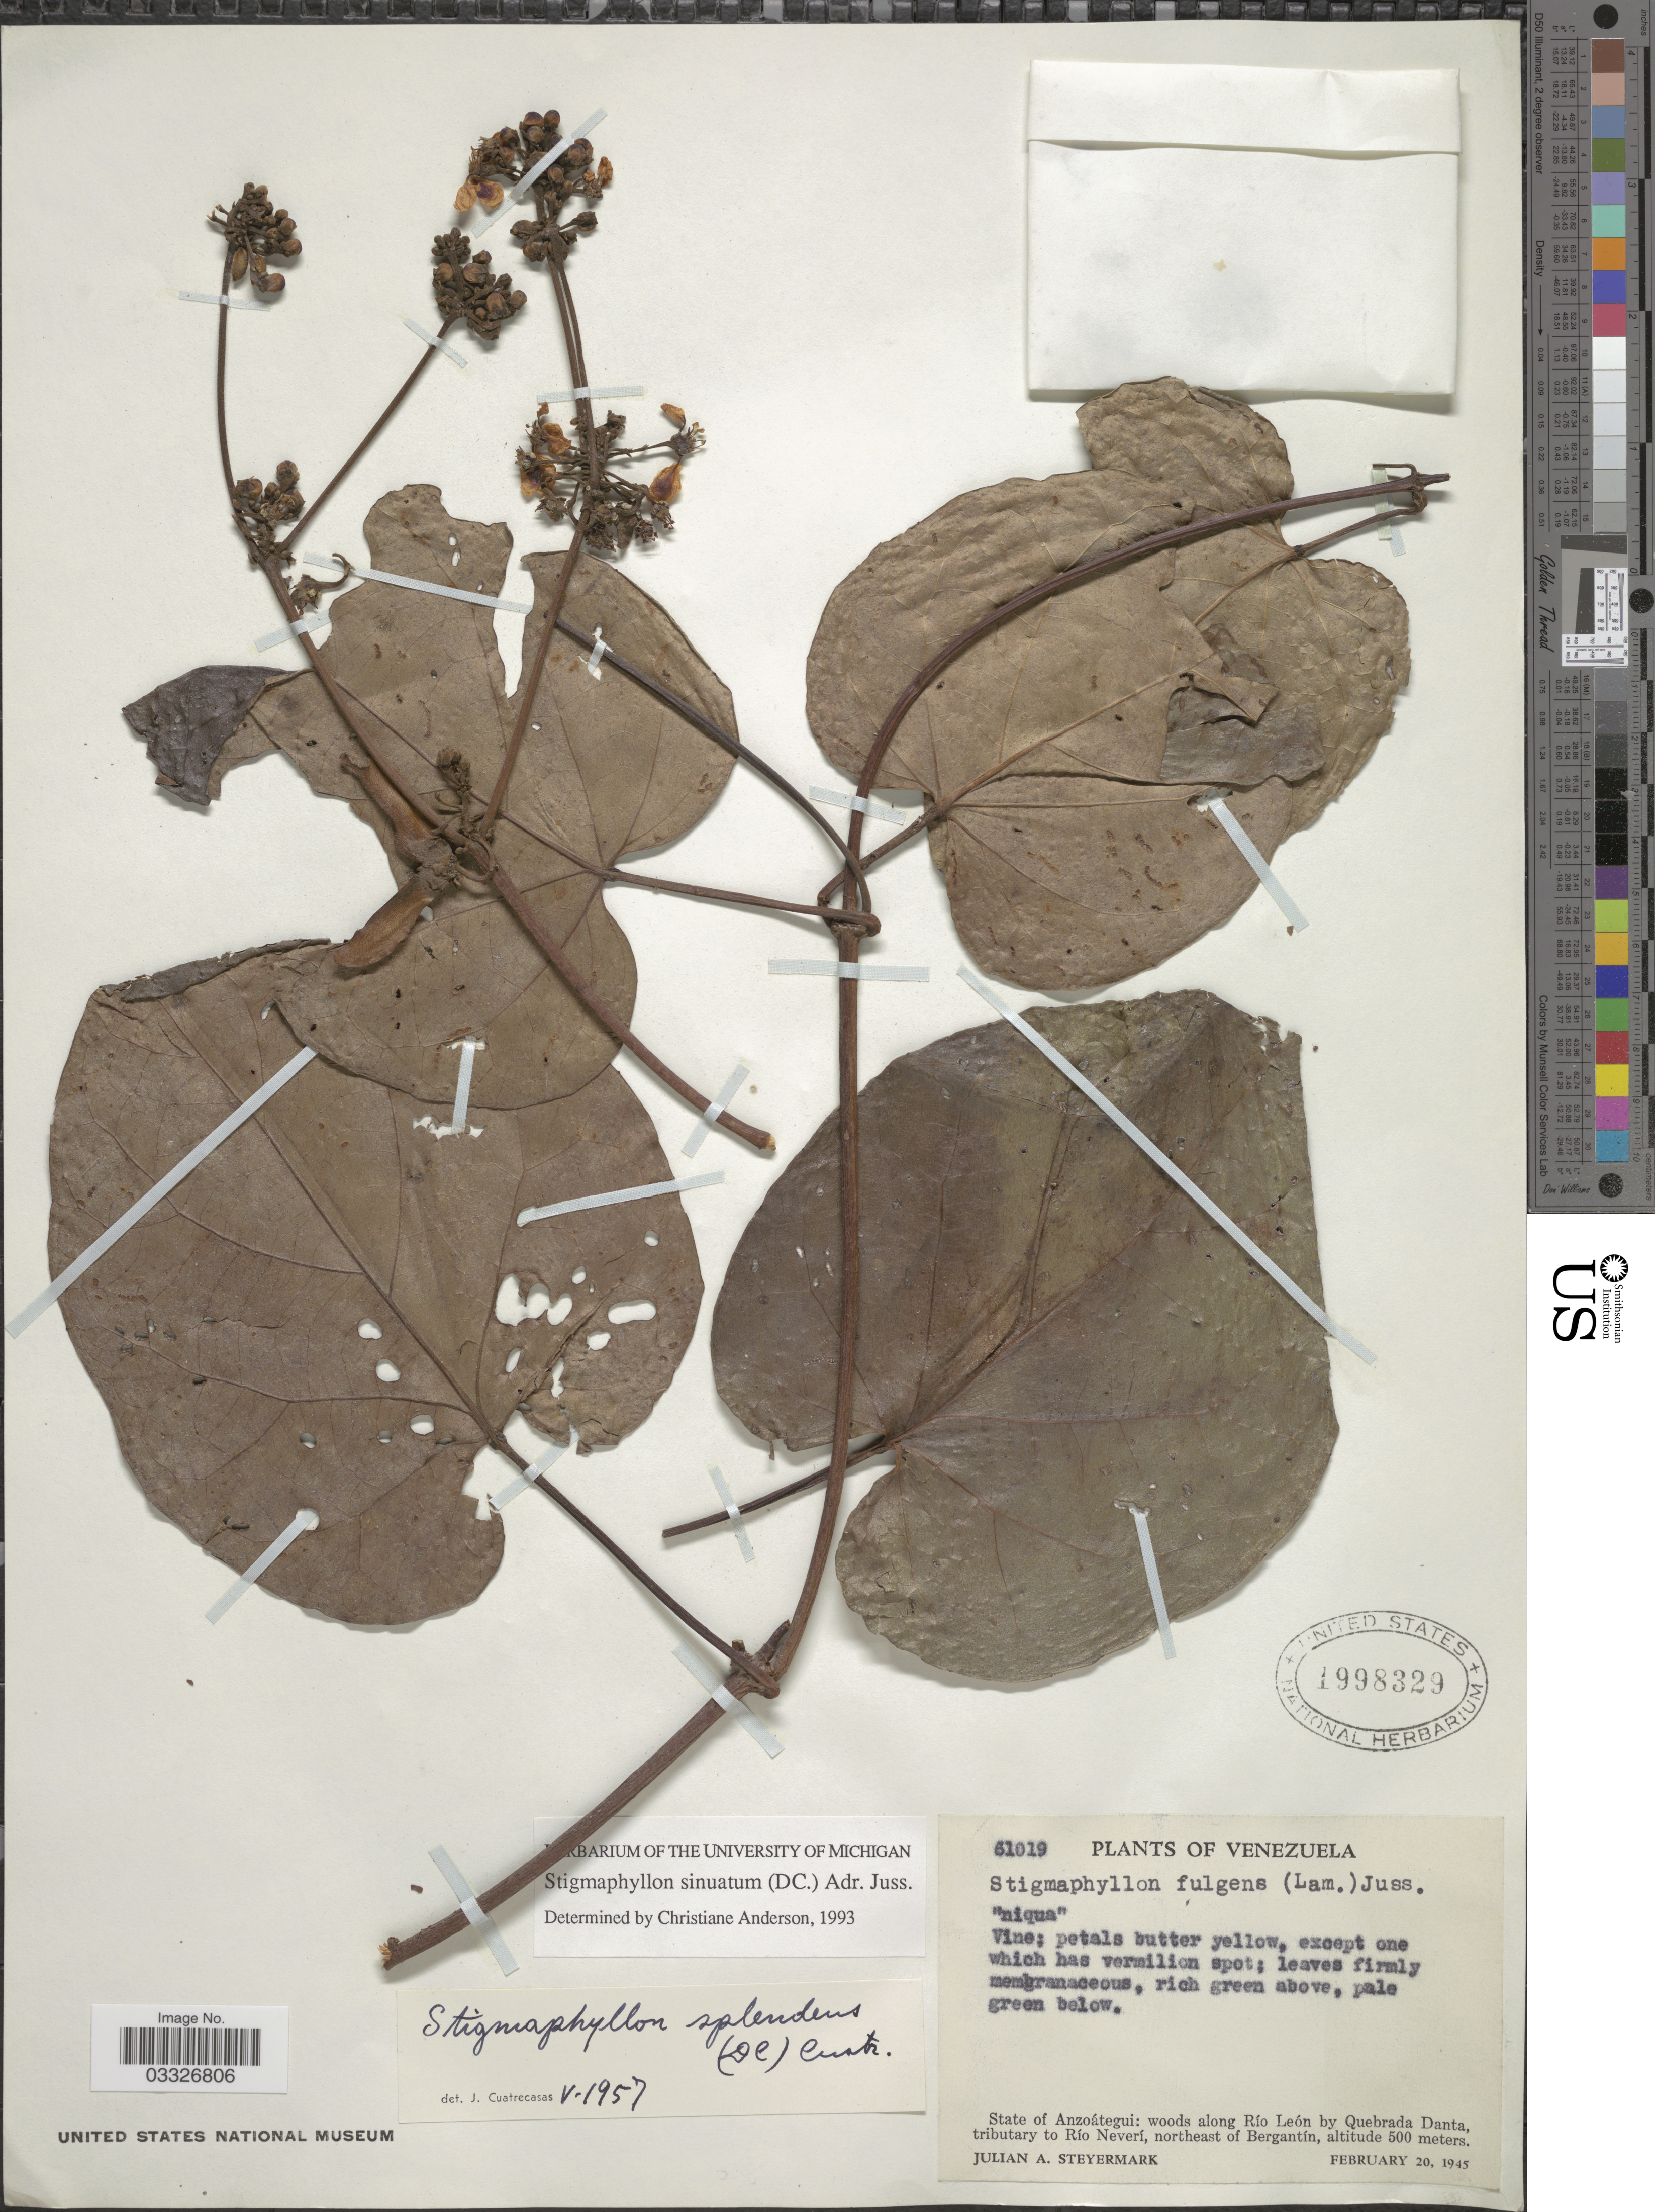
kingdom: Plantae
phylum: Tracheophyta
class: Magnoliopsida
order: Malpighiales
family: Malpighiaceae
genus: Stigmaphyllon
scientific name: Stigmaphyllon sinuatum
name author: (DC.) A. Juss.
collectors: J. Steyermark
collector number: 61019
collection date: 1945-02-20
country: Venezuela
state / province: Anzoategui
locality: Woods along Río León by Quebrada Danta, tributary to Río Neverí, northeast of Bergantín.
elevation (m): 500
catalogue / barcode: US 1998329